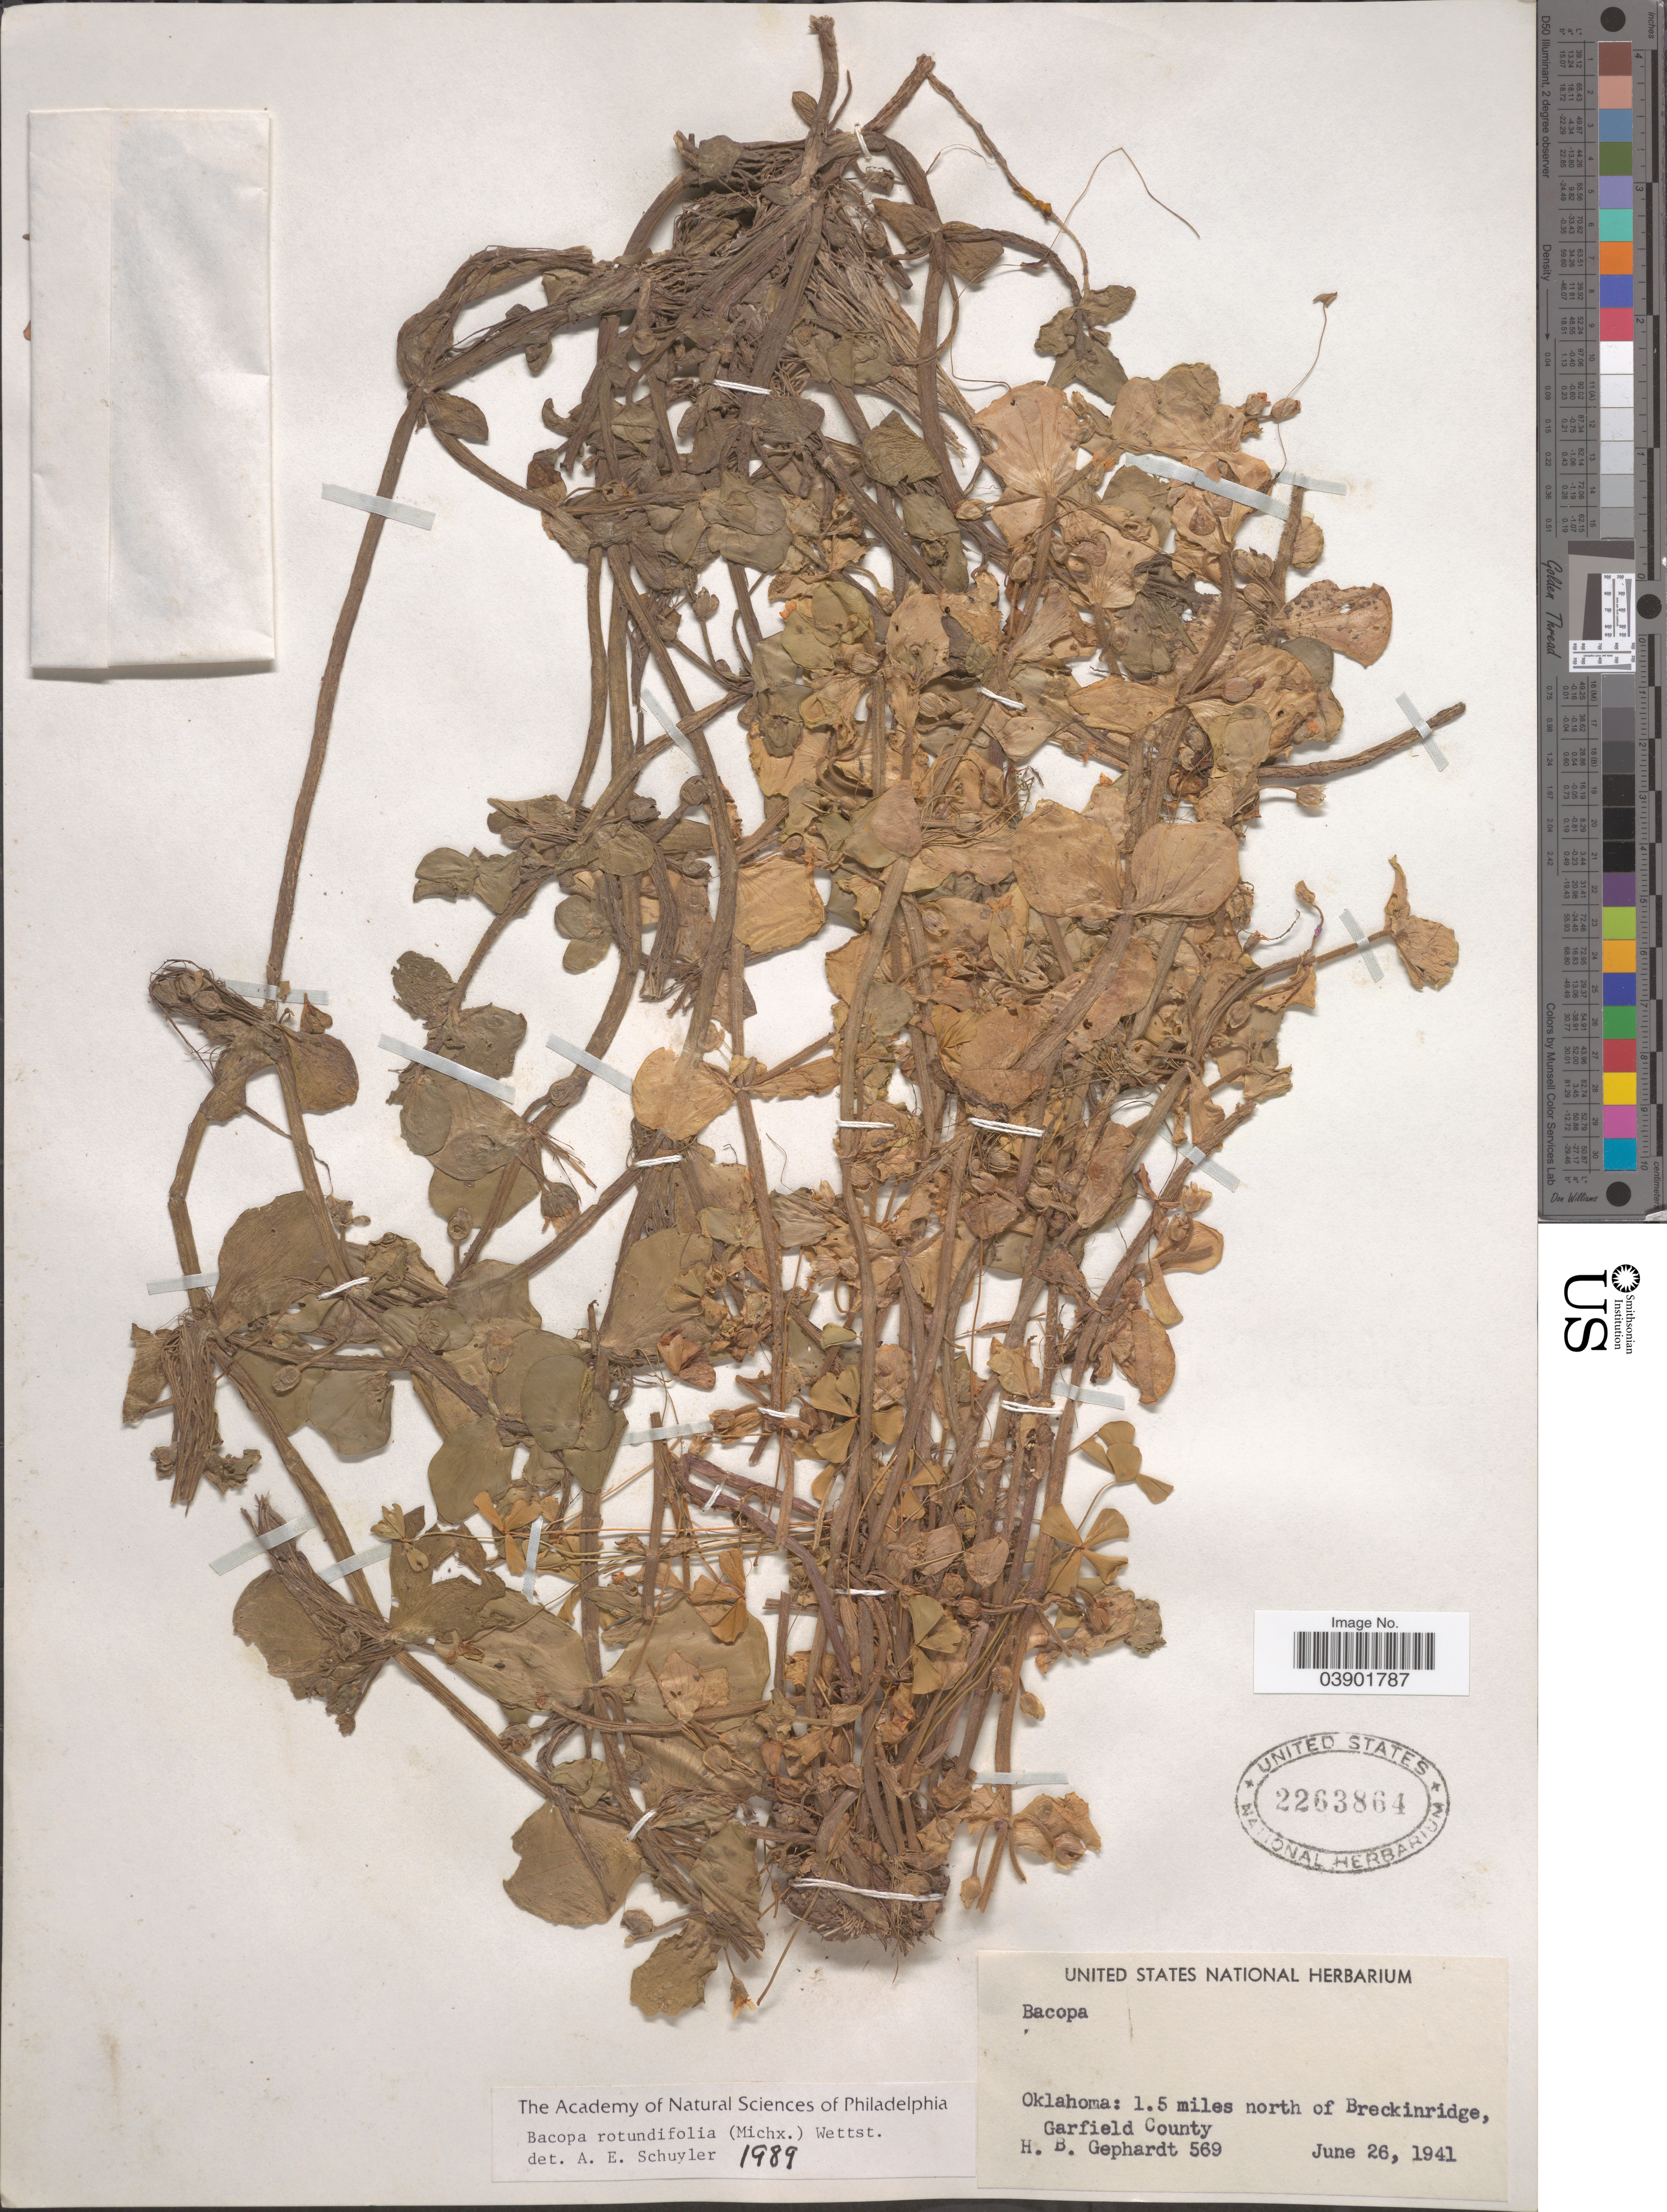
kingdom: Plantae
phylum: Tracheophyta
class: Magnoliopsida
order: Lamiales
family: Plantaginaceae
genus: Bacopa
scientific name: Bacopa rotundifolia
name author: (Michx.) Wettst.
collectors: H. Gephardt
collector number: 569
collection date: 1941-06-26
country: United States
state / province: Oklahoma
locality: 1.5 miles north of Breckinridge, Garfield County.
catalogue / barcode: US 2263864